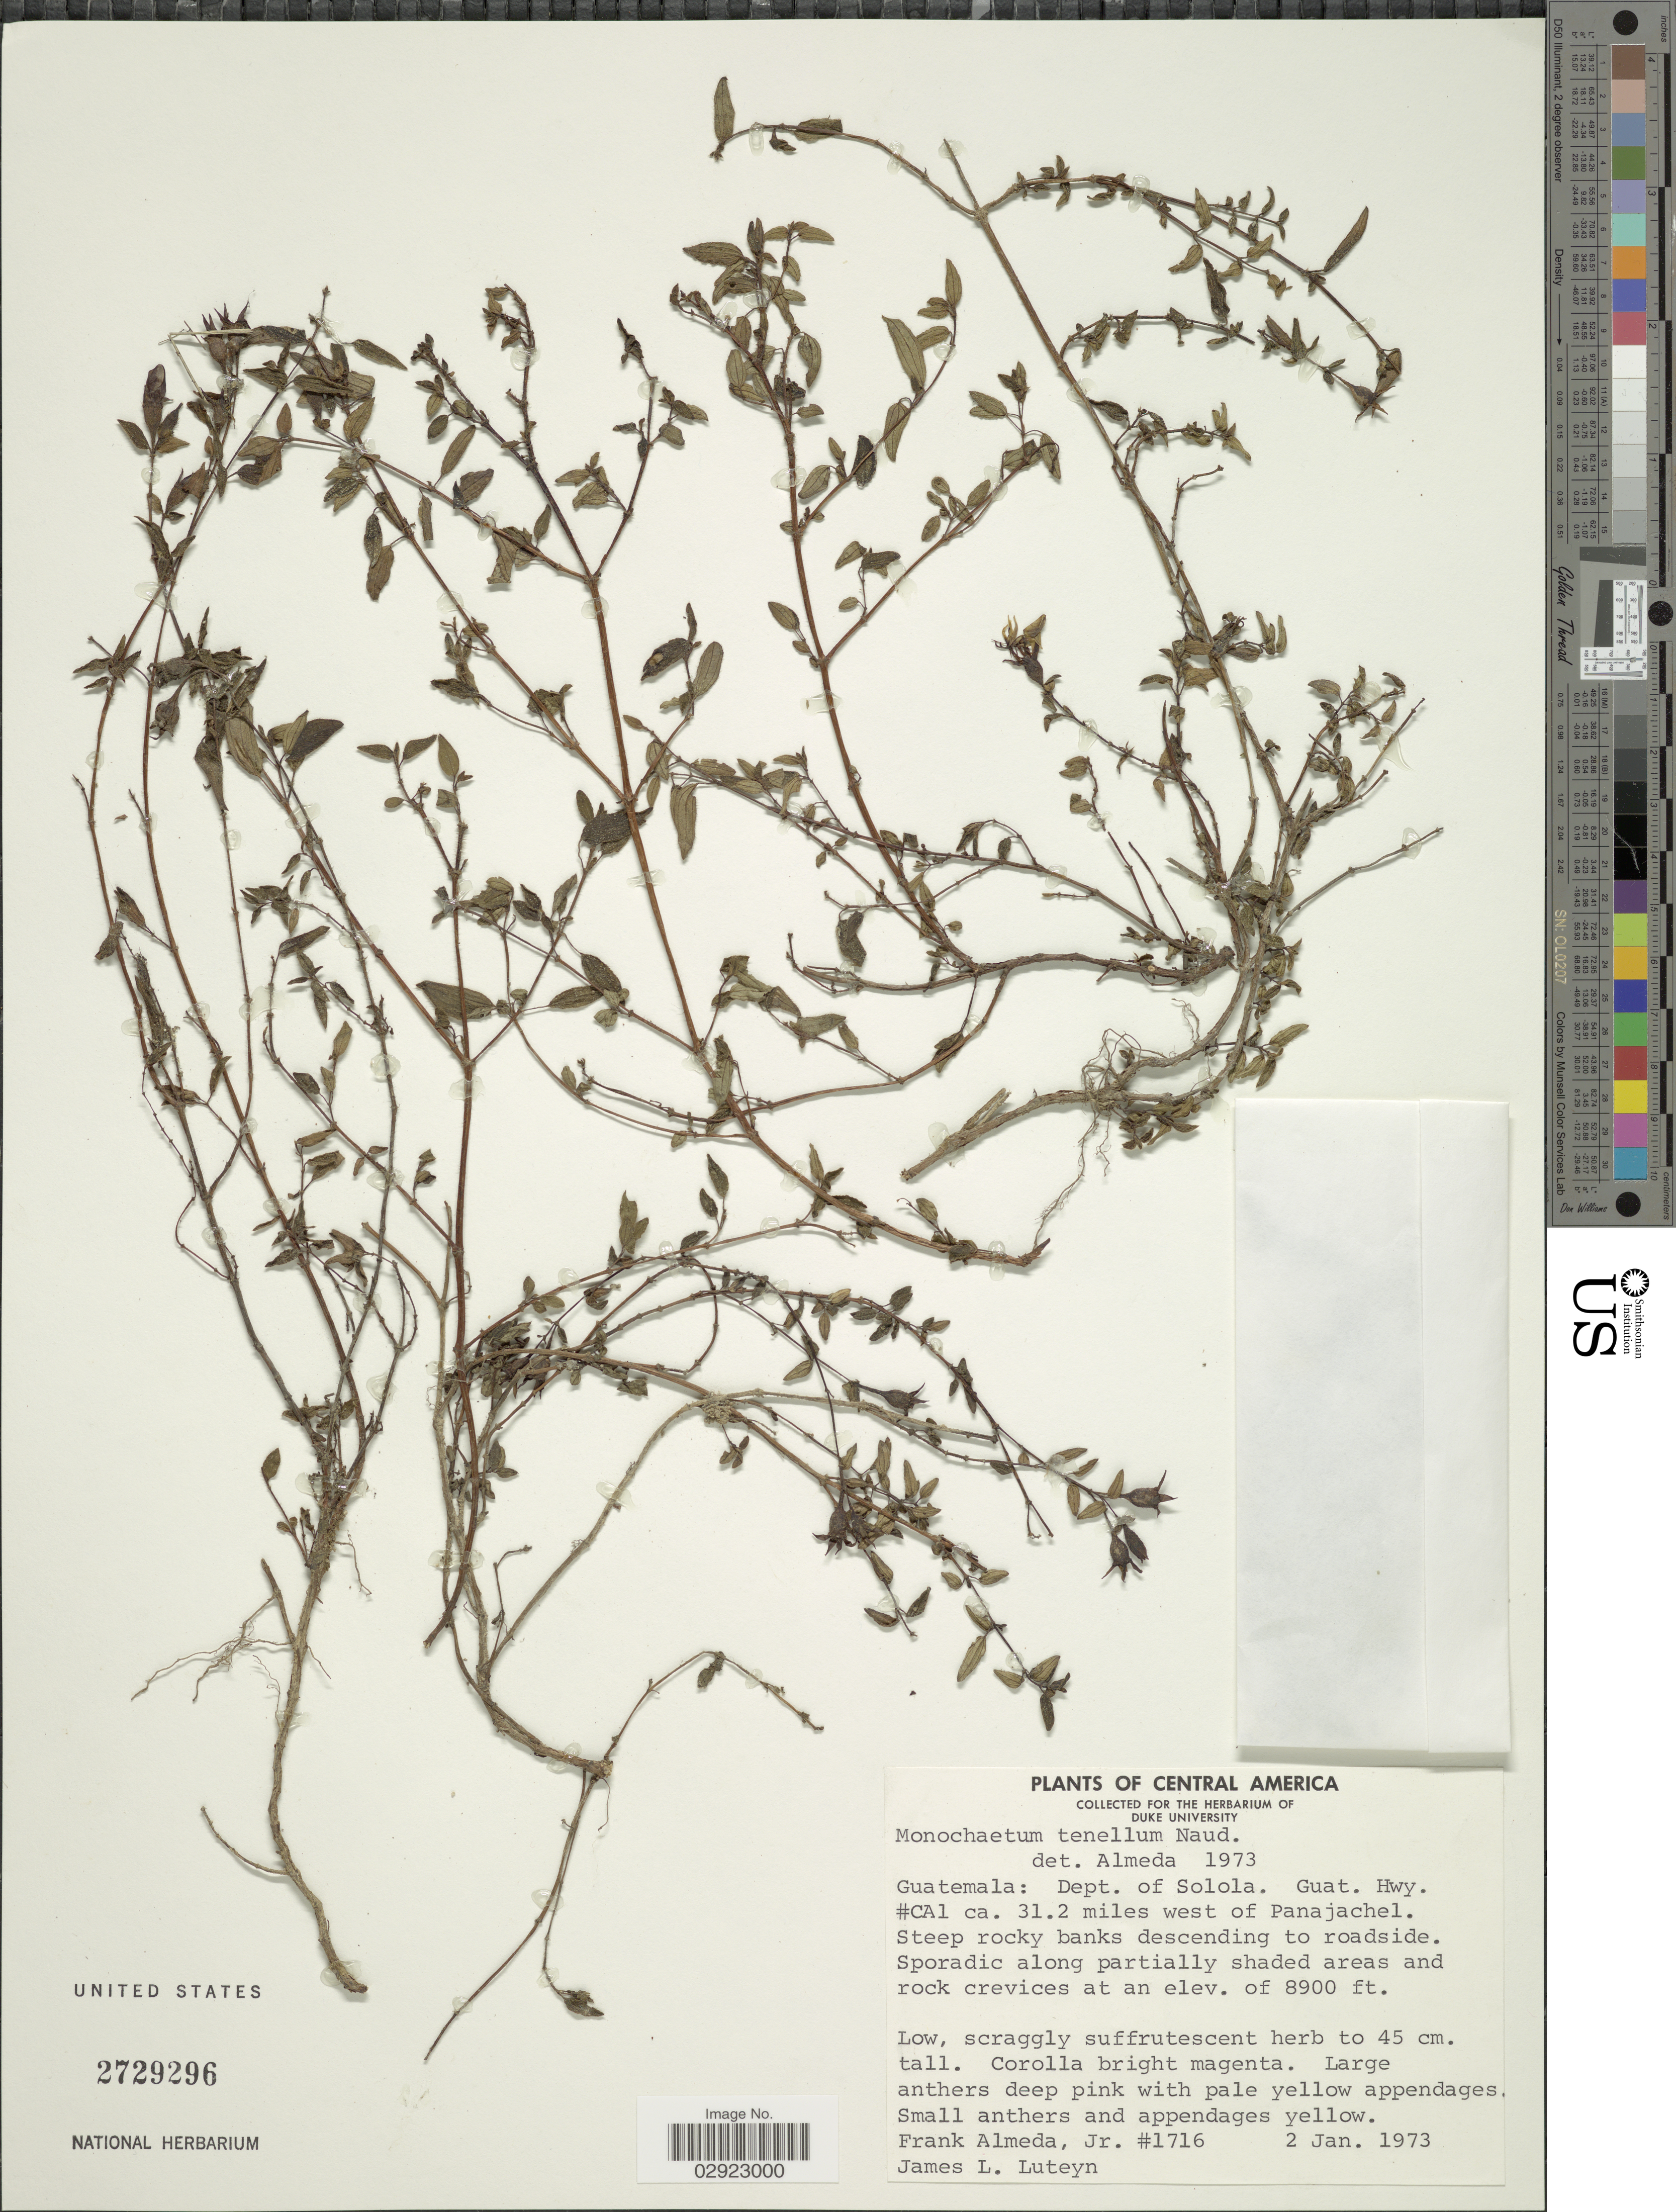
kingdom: Plantae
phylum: Tracheophyta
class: Magnoliopsida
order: Myrtales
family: Melastomataceae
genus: Monochaetum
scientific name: Monochaetum tenellum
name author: Naudin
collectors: F. Almeda & J. L. Luteyn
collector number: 1716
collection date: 1973-01-02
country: Guatemala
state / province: Sololá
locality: Guatemala: Dept. of Solola. Guat. Hwy. #CA1 ca. 31.2 miles west of Panajachel.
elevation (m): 2713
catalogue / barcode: US 2729296